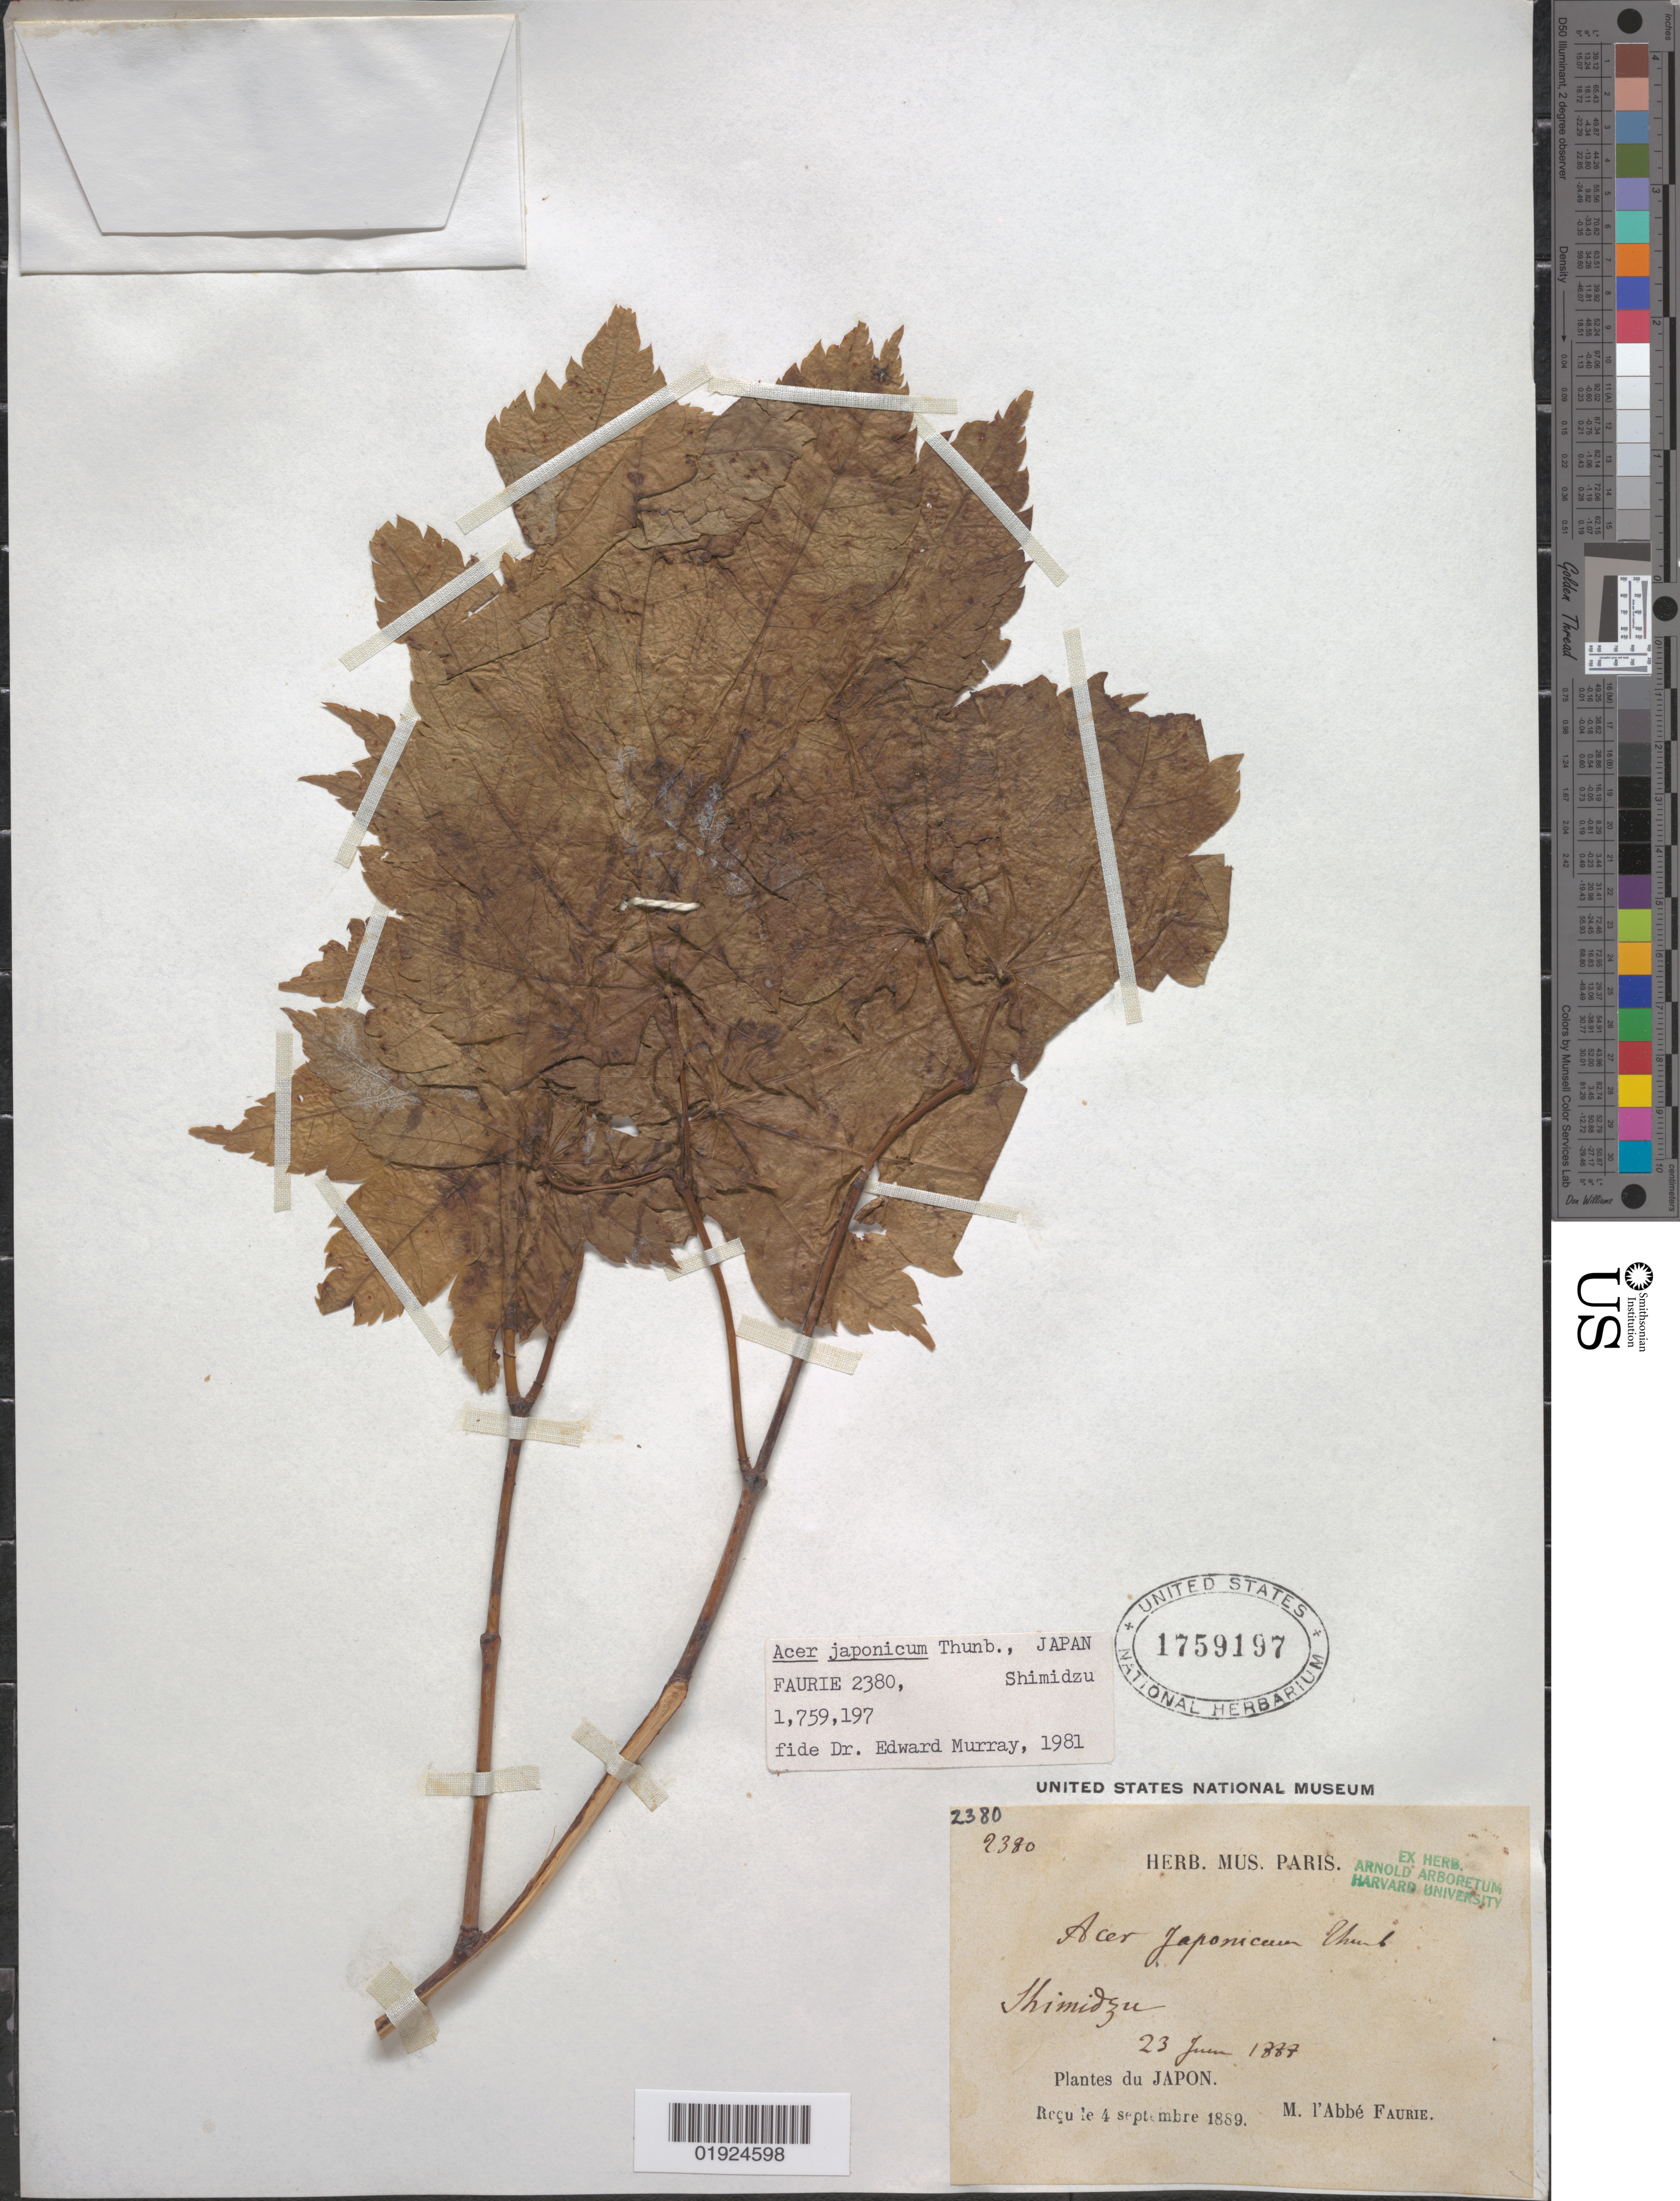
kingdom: Plantae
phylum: Tracheophyta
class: Magnoliopsida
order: Sapindales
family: Sapindaceae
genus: Acer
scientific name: Acer japonicum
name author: Thunb.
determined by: Murray, Edward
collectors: U. Faurie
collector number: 2380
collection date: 1887-06-23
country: Japan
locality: Shimidzu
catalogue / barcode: US 1759197